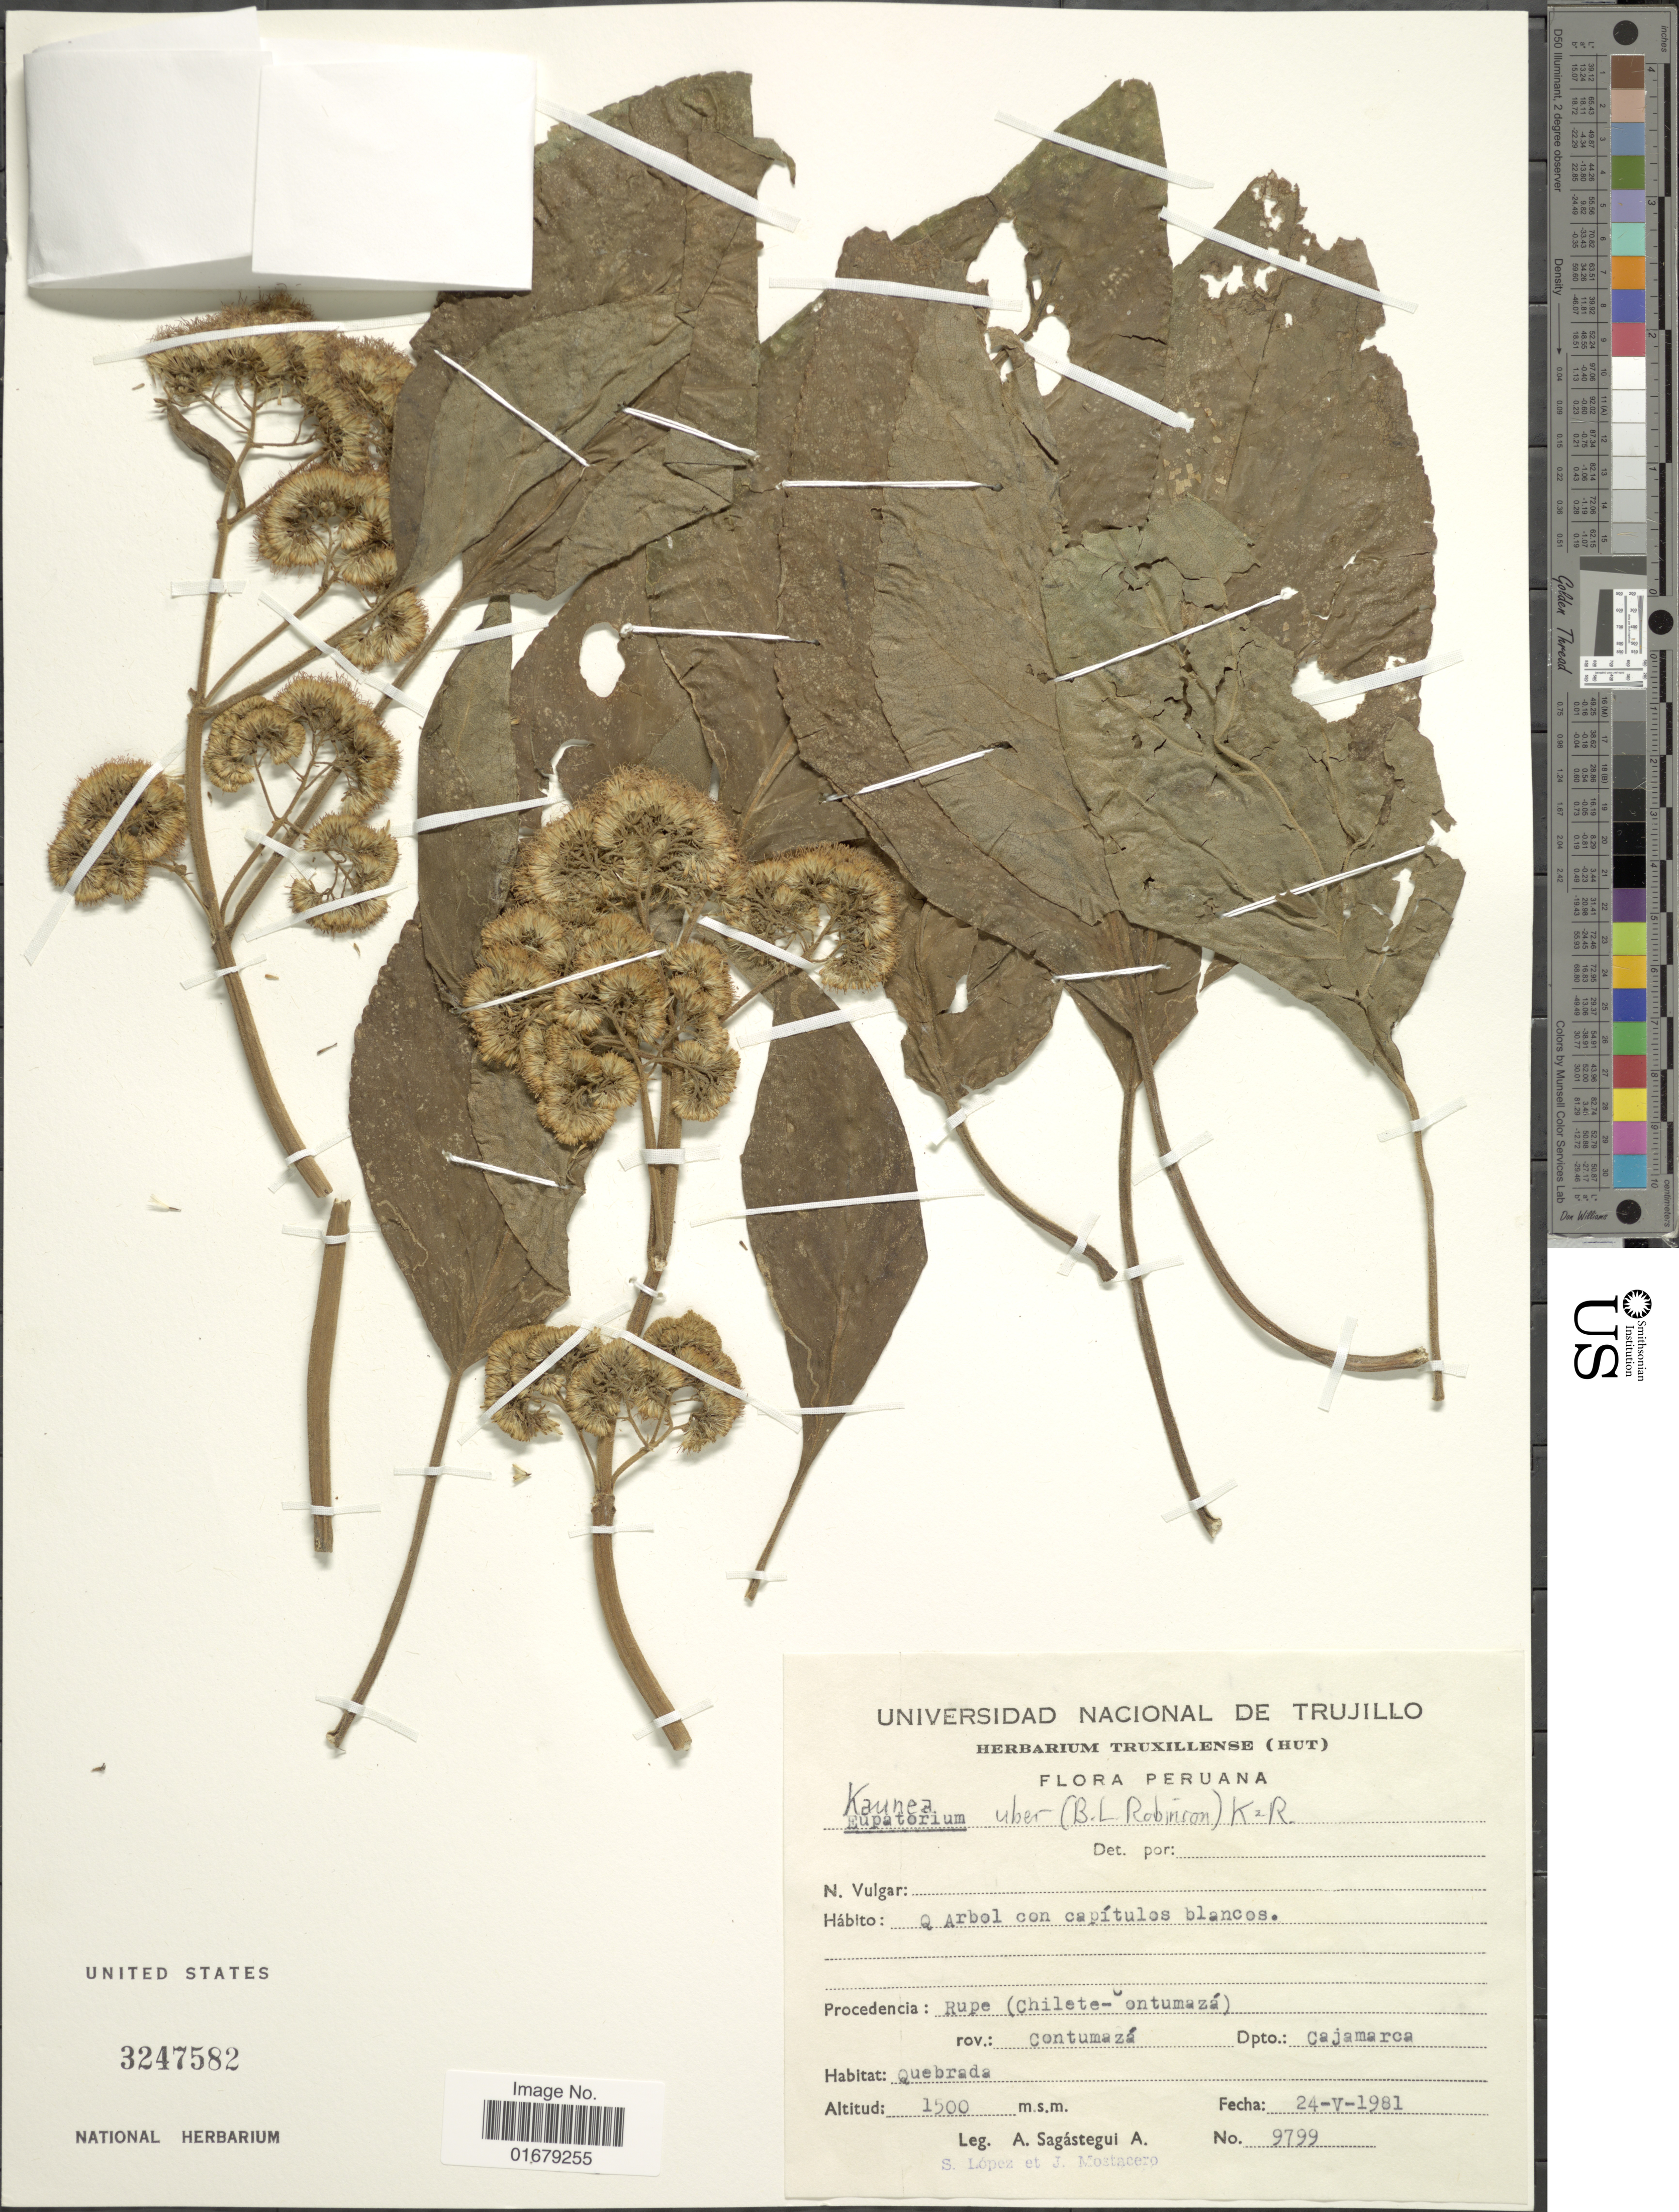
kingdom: Plantae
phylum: Tracheophyta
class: Magnoliopsida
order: Asterales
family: Asteraceae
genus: Kaunia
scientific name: Kaunia uber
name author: (B.L. Rob.) R.M. King & H. Rob.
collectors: A. Sagástegui A., S. Lopez & J. Mostacero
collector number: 9799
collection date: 1981-05-24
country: Peru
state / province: Cajamarca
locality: Rupe ( Chilete - ontumaza ) , Contumaza, Dpto Cajamarca.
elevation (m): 1500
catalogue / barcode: US 3247582